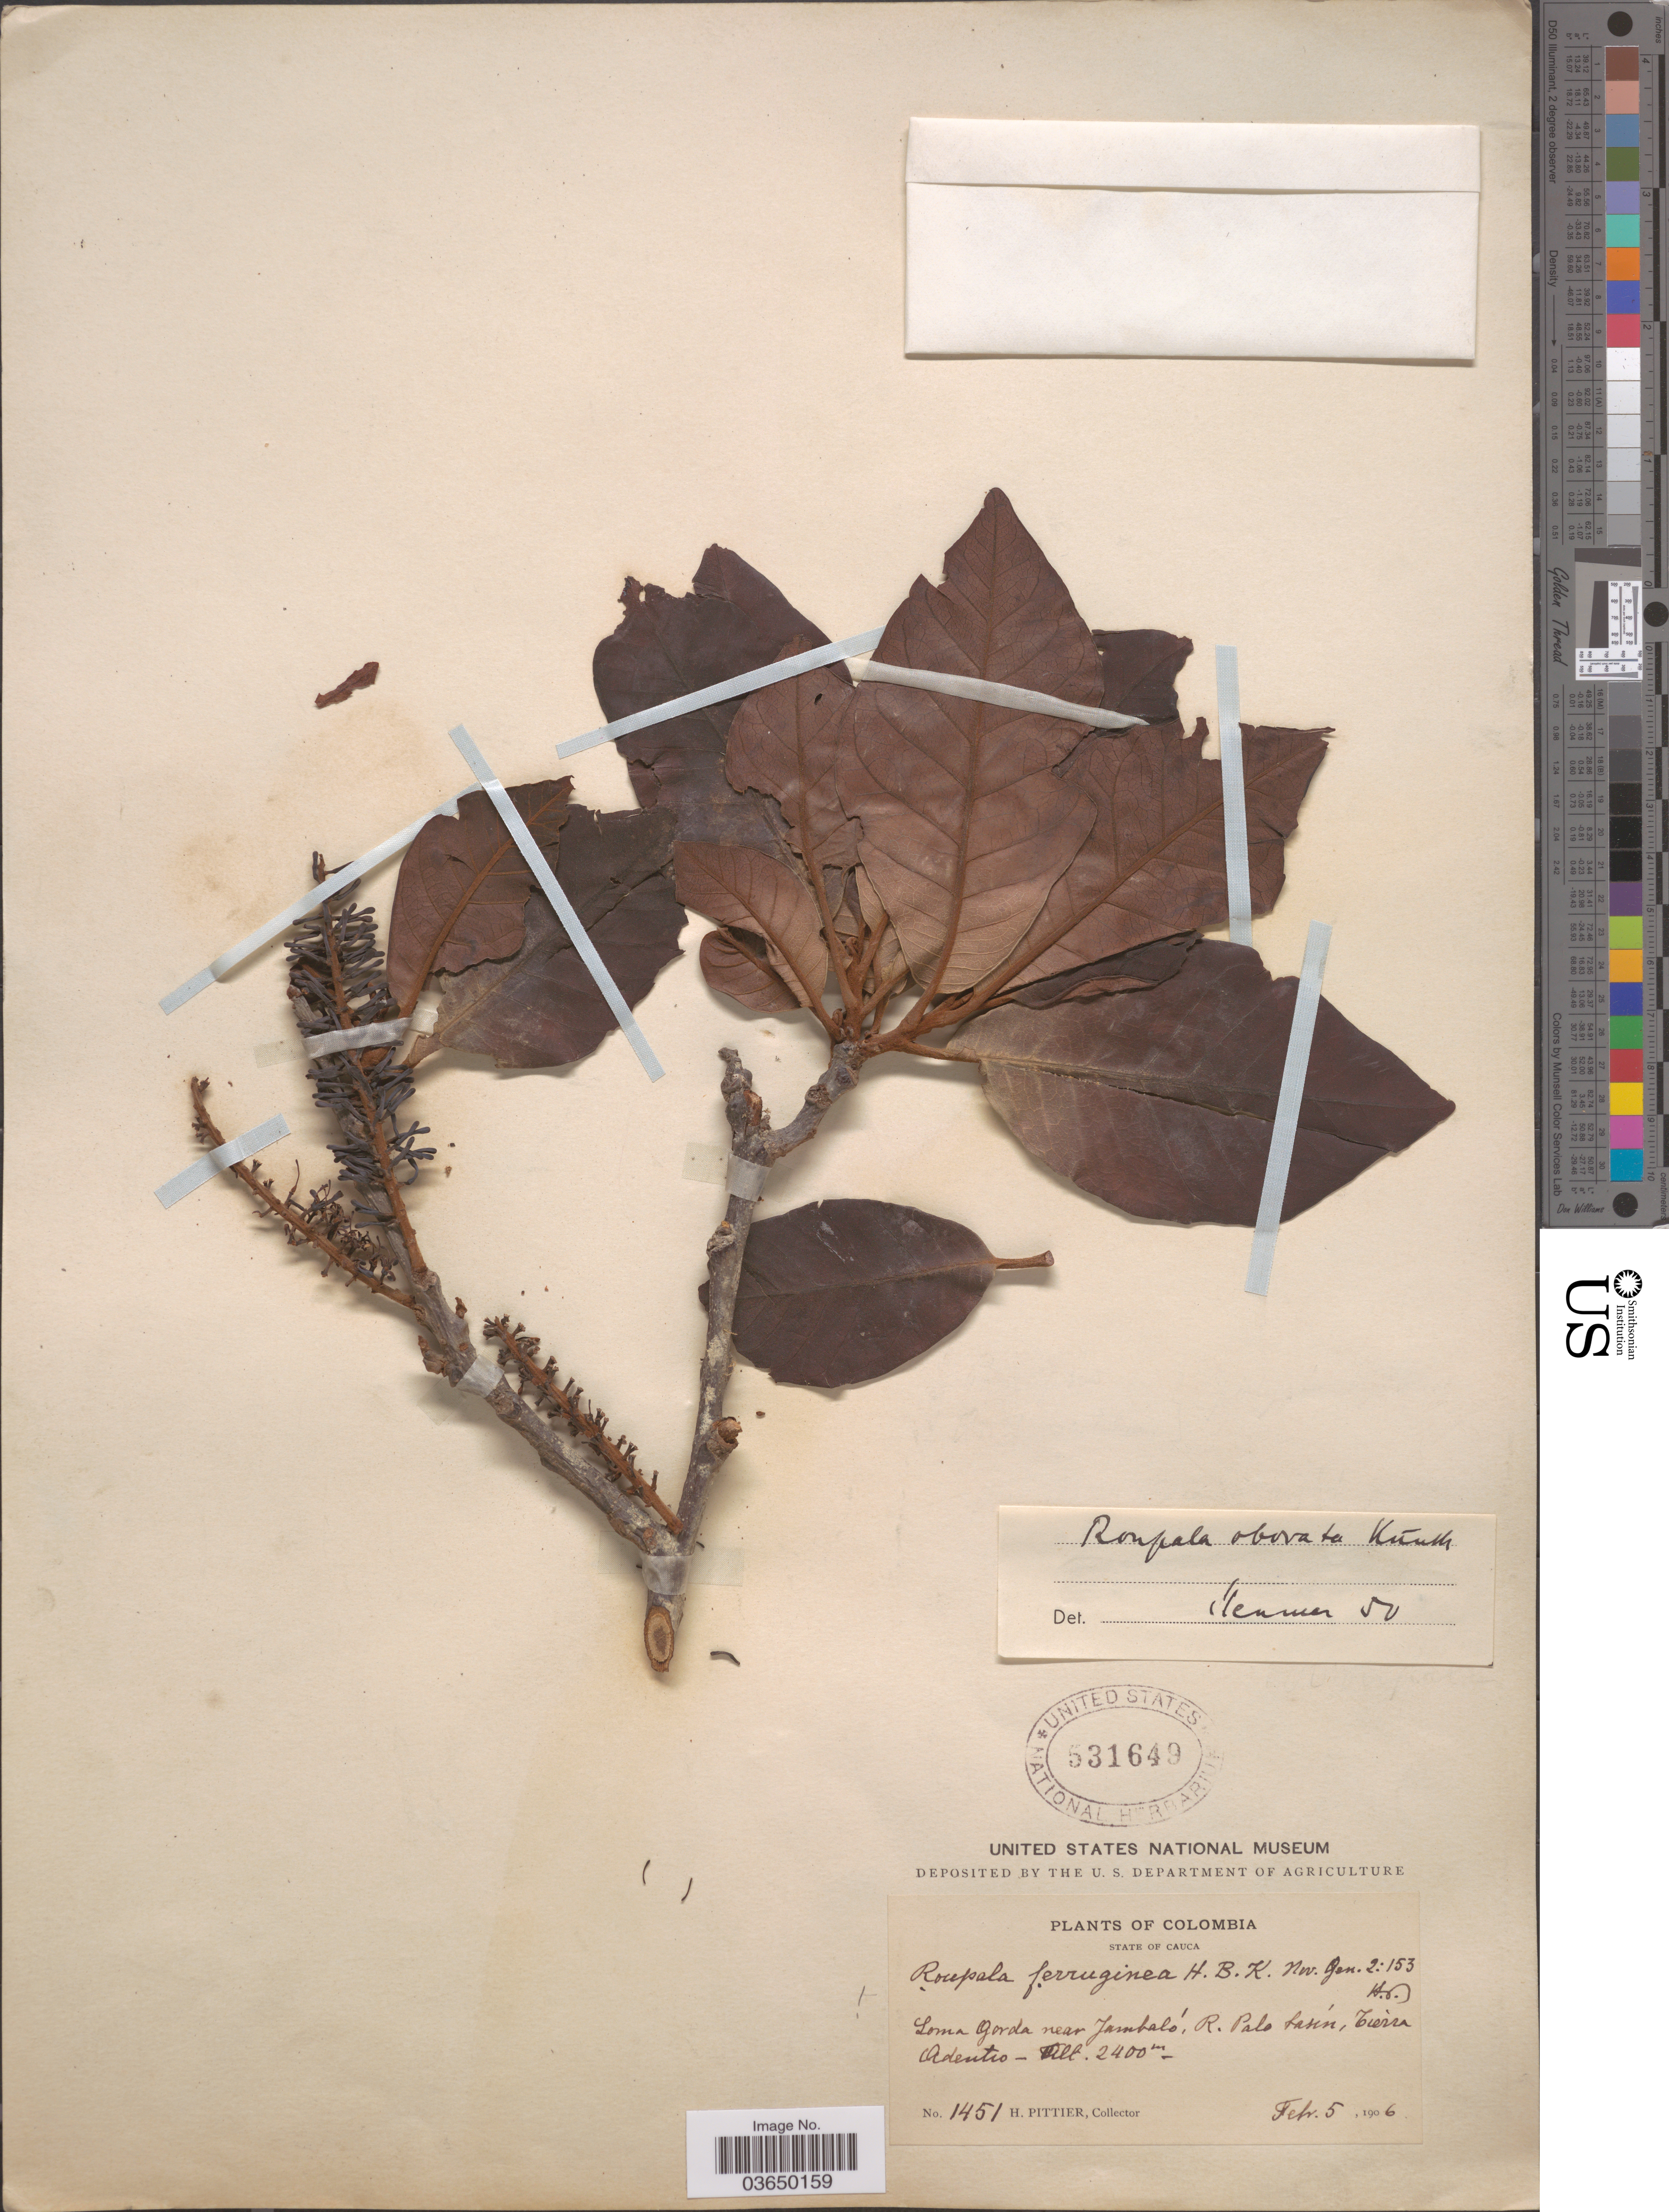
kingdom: Plantae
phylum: Tracheophyta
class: Magnoliopsida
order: Proteales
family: Proteaceae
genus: Roupala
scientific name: Roupala monosperma var. monosperma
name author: (Ruiz & Pav.) I.M. Johnst.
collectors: H. F. Pittier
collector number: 1451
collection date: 1906-02-05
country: Colombia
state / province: Cauca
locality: Loma Gorda near Jambaló, R. Palo basin, Tierra Ardentro.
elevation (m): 2400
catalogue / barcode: US 531649